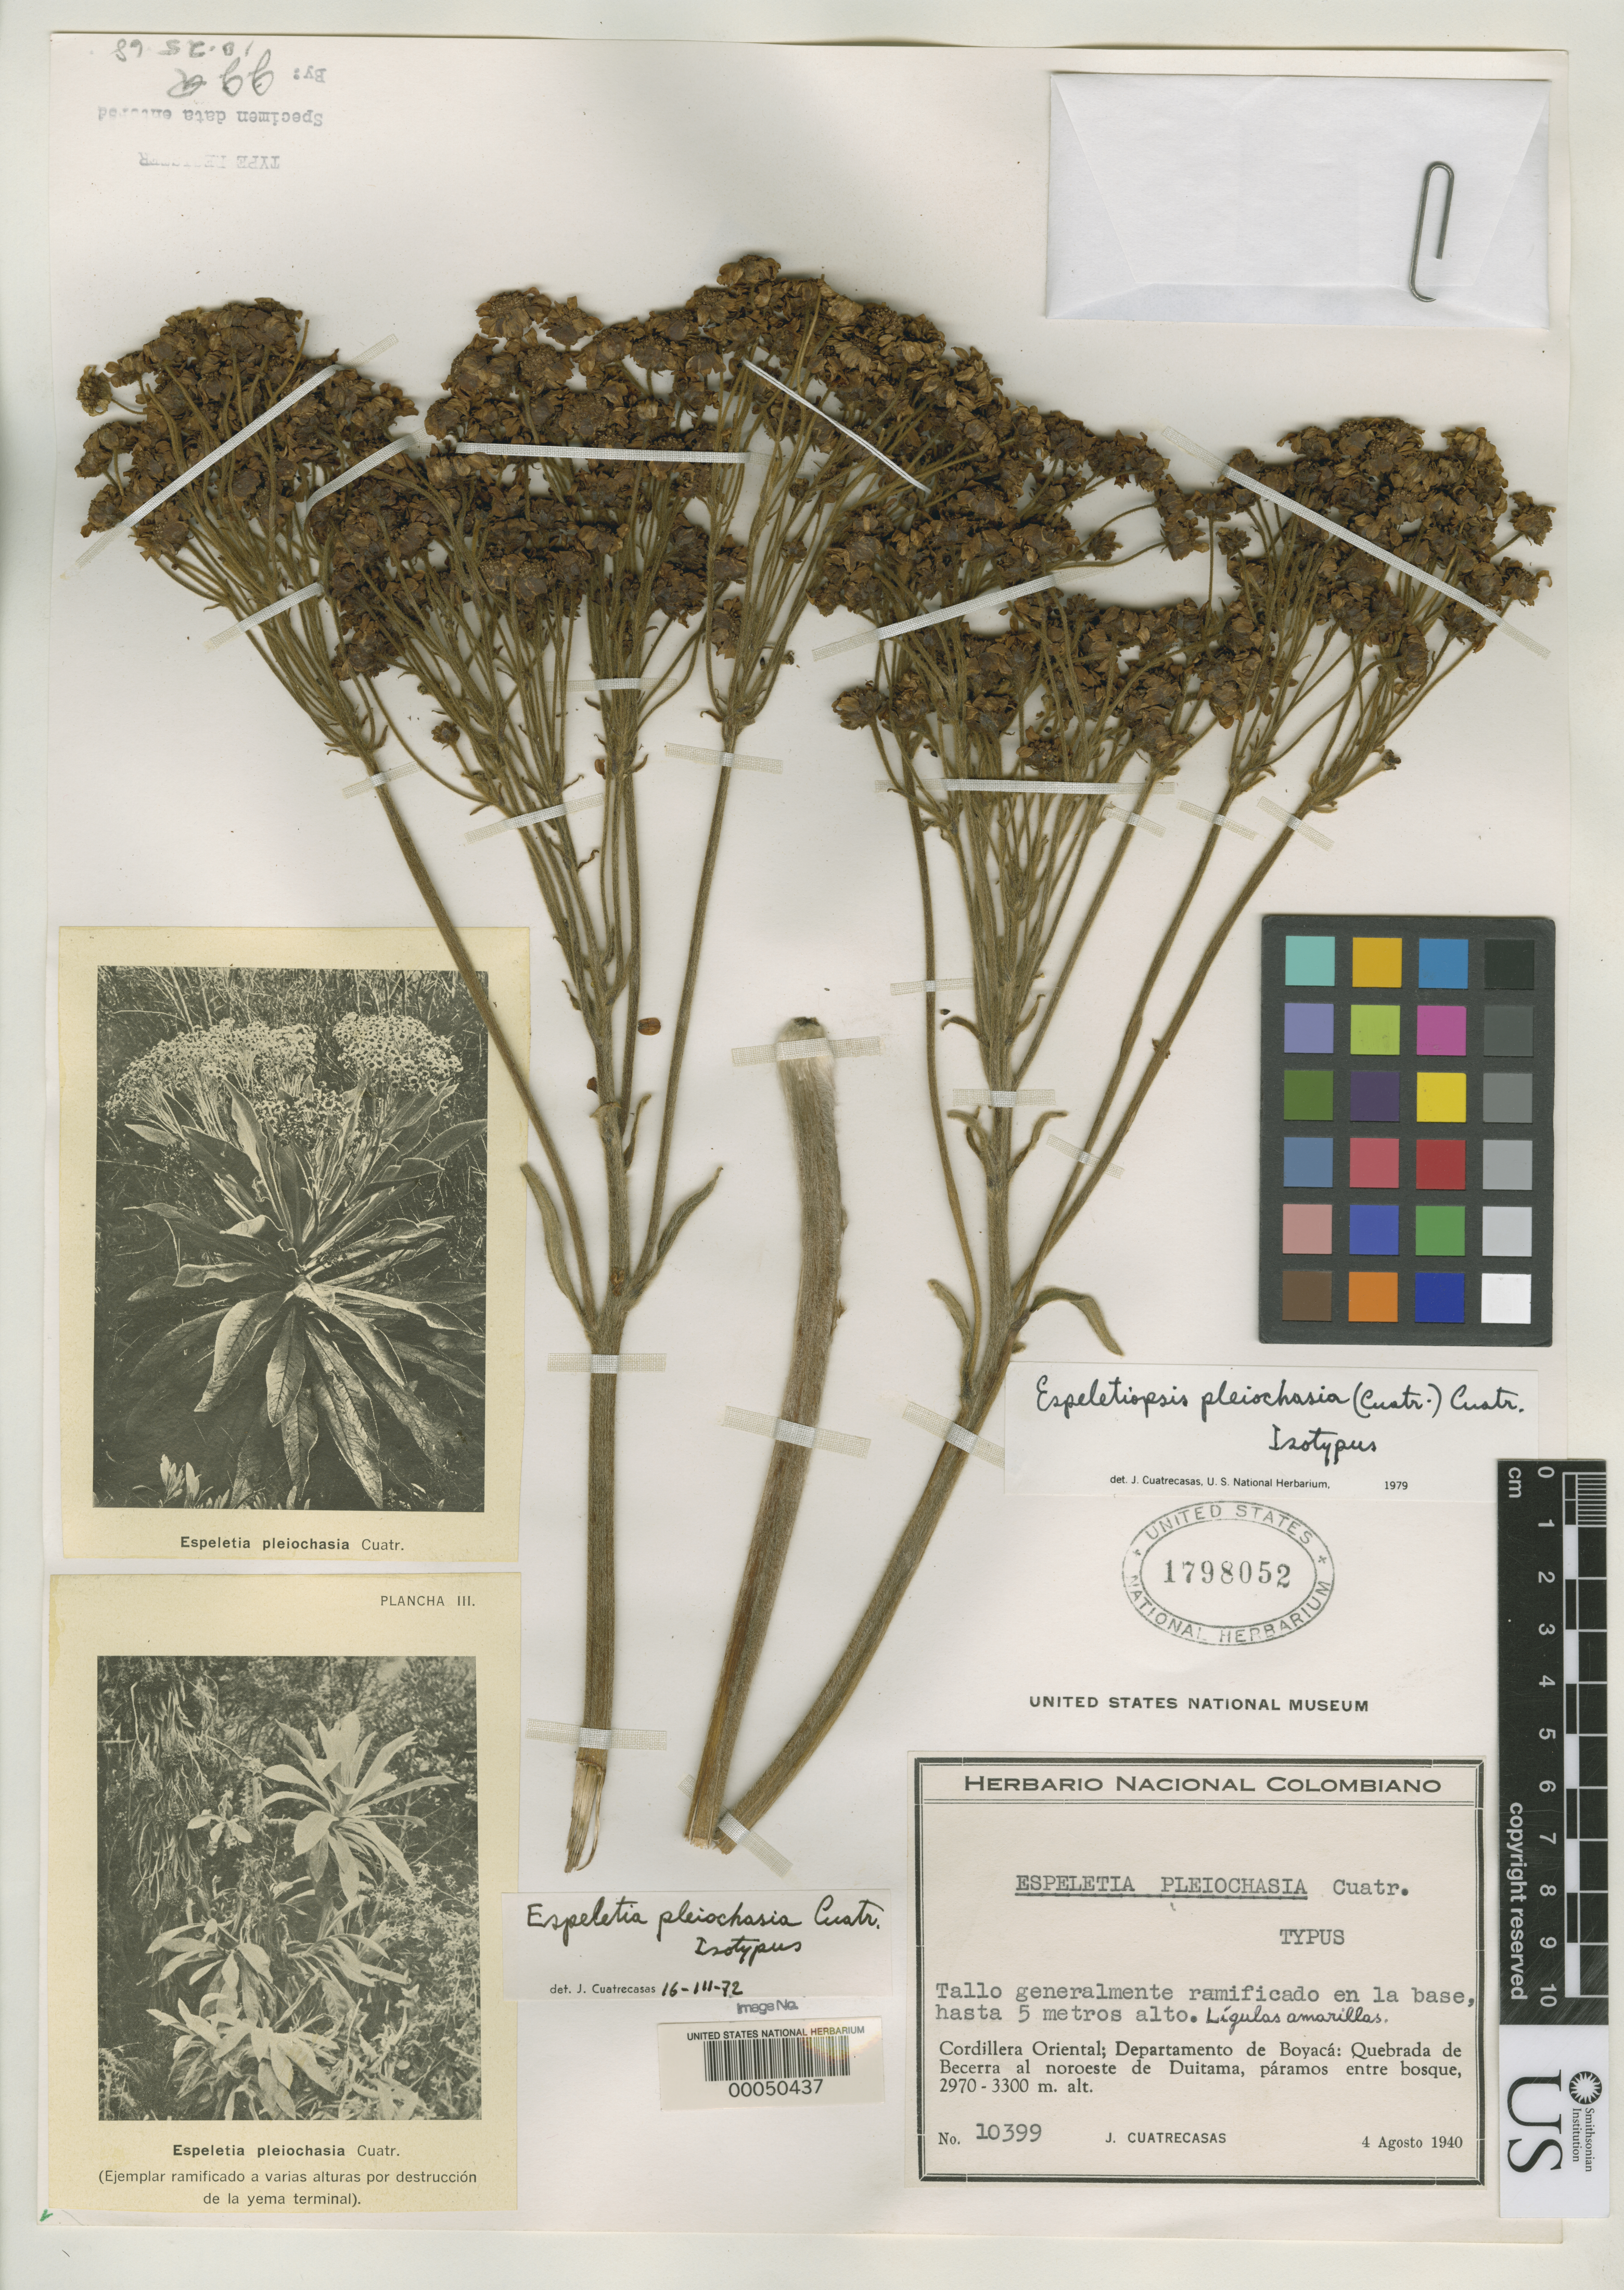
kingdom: Plantae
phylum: Tracheophyta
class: Magnoliopsida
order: Asterales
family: Asteraceae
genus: Espeletia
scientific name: Espeletia pleiochasia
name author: Cuatrec.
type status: Isotype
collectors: J. Cuatrecasas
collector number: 10399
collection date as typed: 04 Aug 1940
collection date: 1940-08-04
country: Colombia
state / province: Boyacá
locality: Cordillera Oriental, Quebrada de Becerra, NW de Duitama. [Cordillera Oriental, Quebrada de Becerra, NW of Duitama.]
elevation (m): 2970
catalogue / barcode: US 1798052